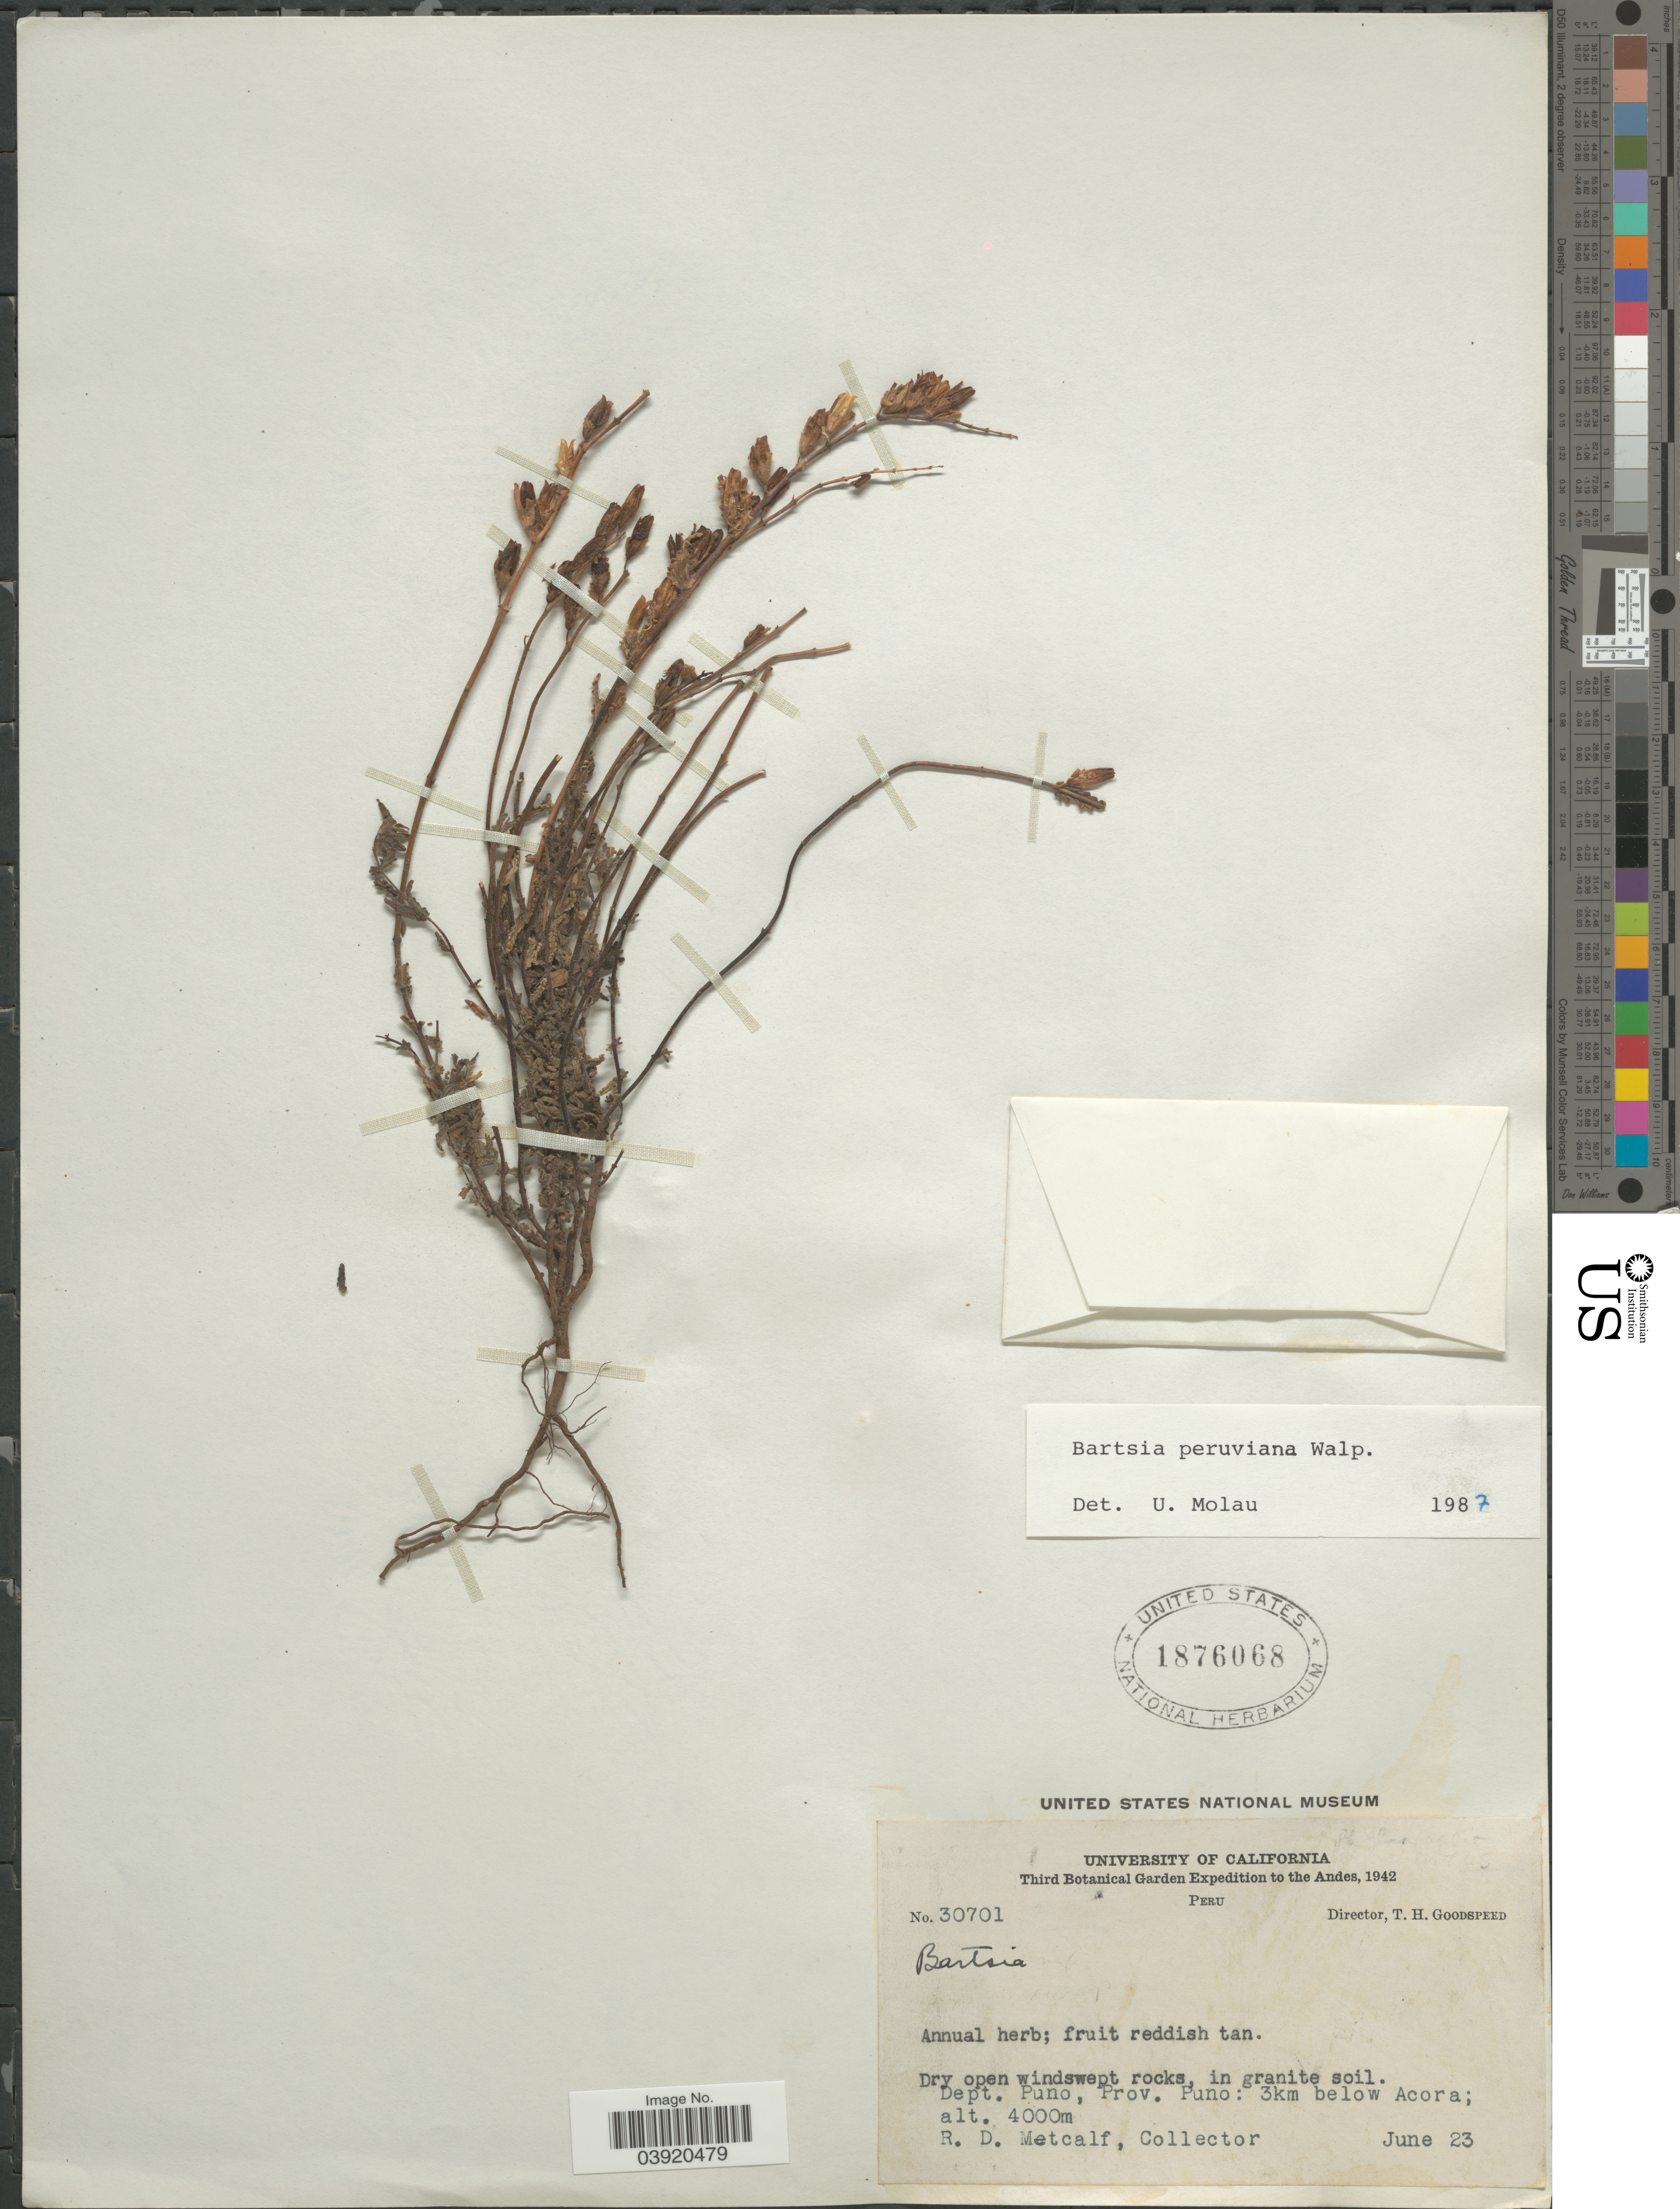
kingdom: Plantae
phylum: Tracheophyta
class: Magnoliopsida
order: Lamiales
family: Orobanchaceae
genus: Bartsia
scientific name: Bartsia peruviana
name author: Walp.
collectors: R. D. Metcalf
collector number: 30701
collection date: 1942-06-23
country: Peru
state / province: Puno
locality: The Andes. Dept. Puno, Prov. Puno: 3km below Acora.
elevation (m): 4000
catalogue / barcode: US 1876068